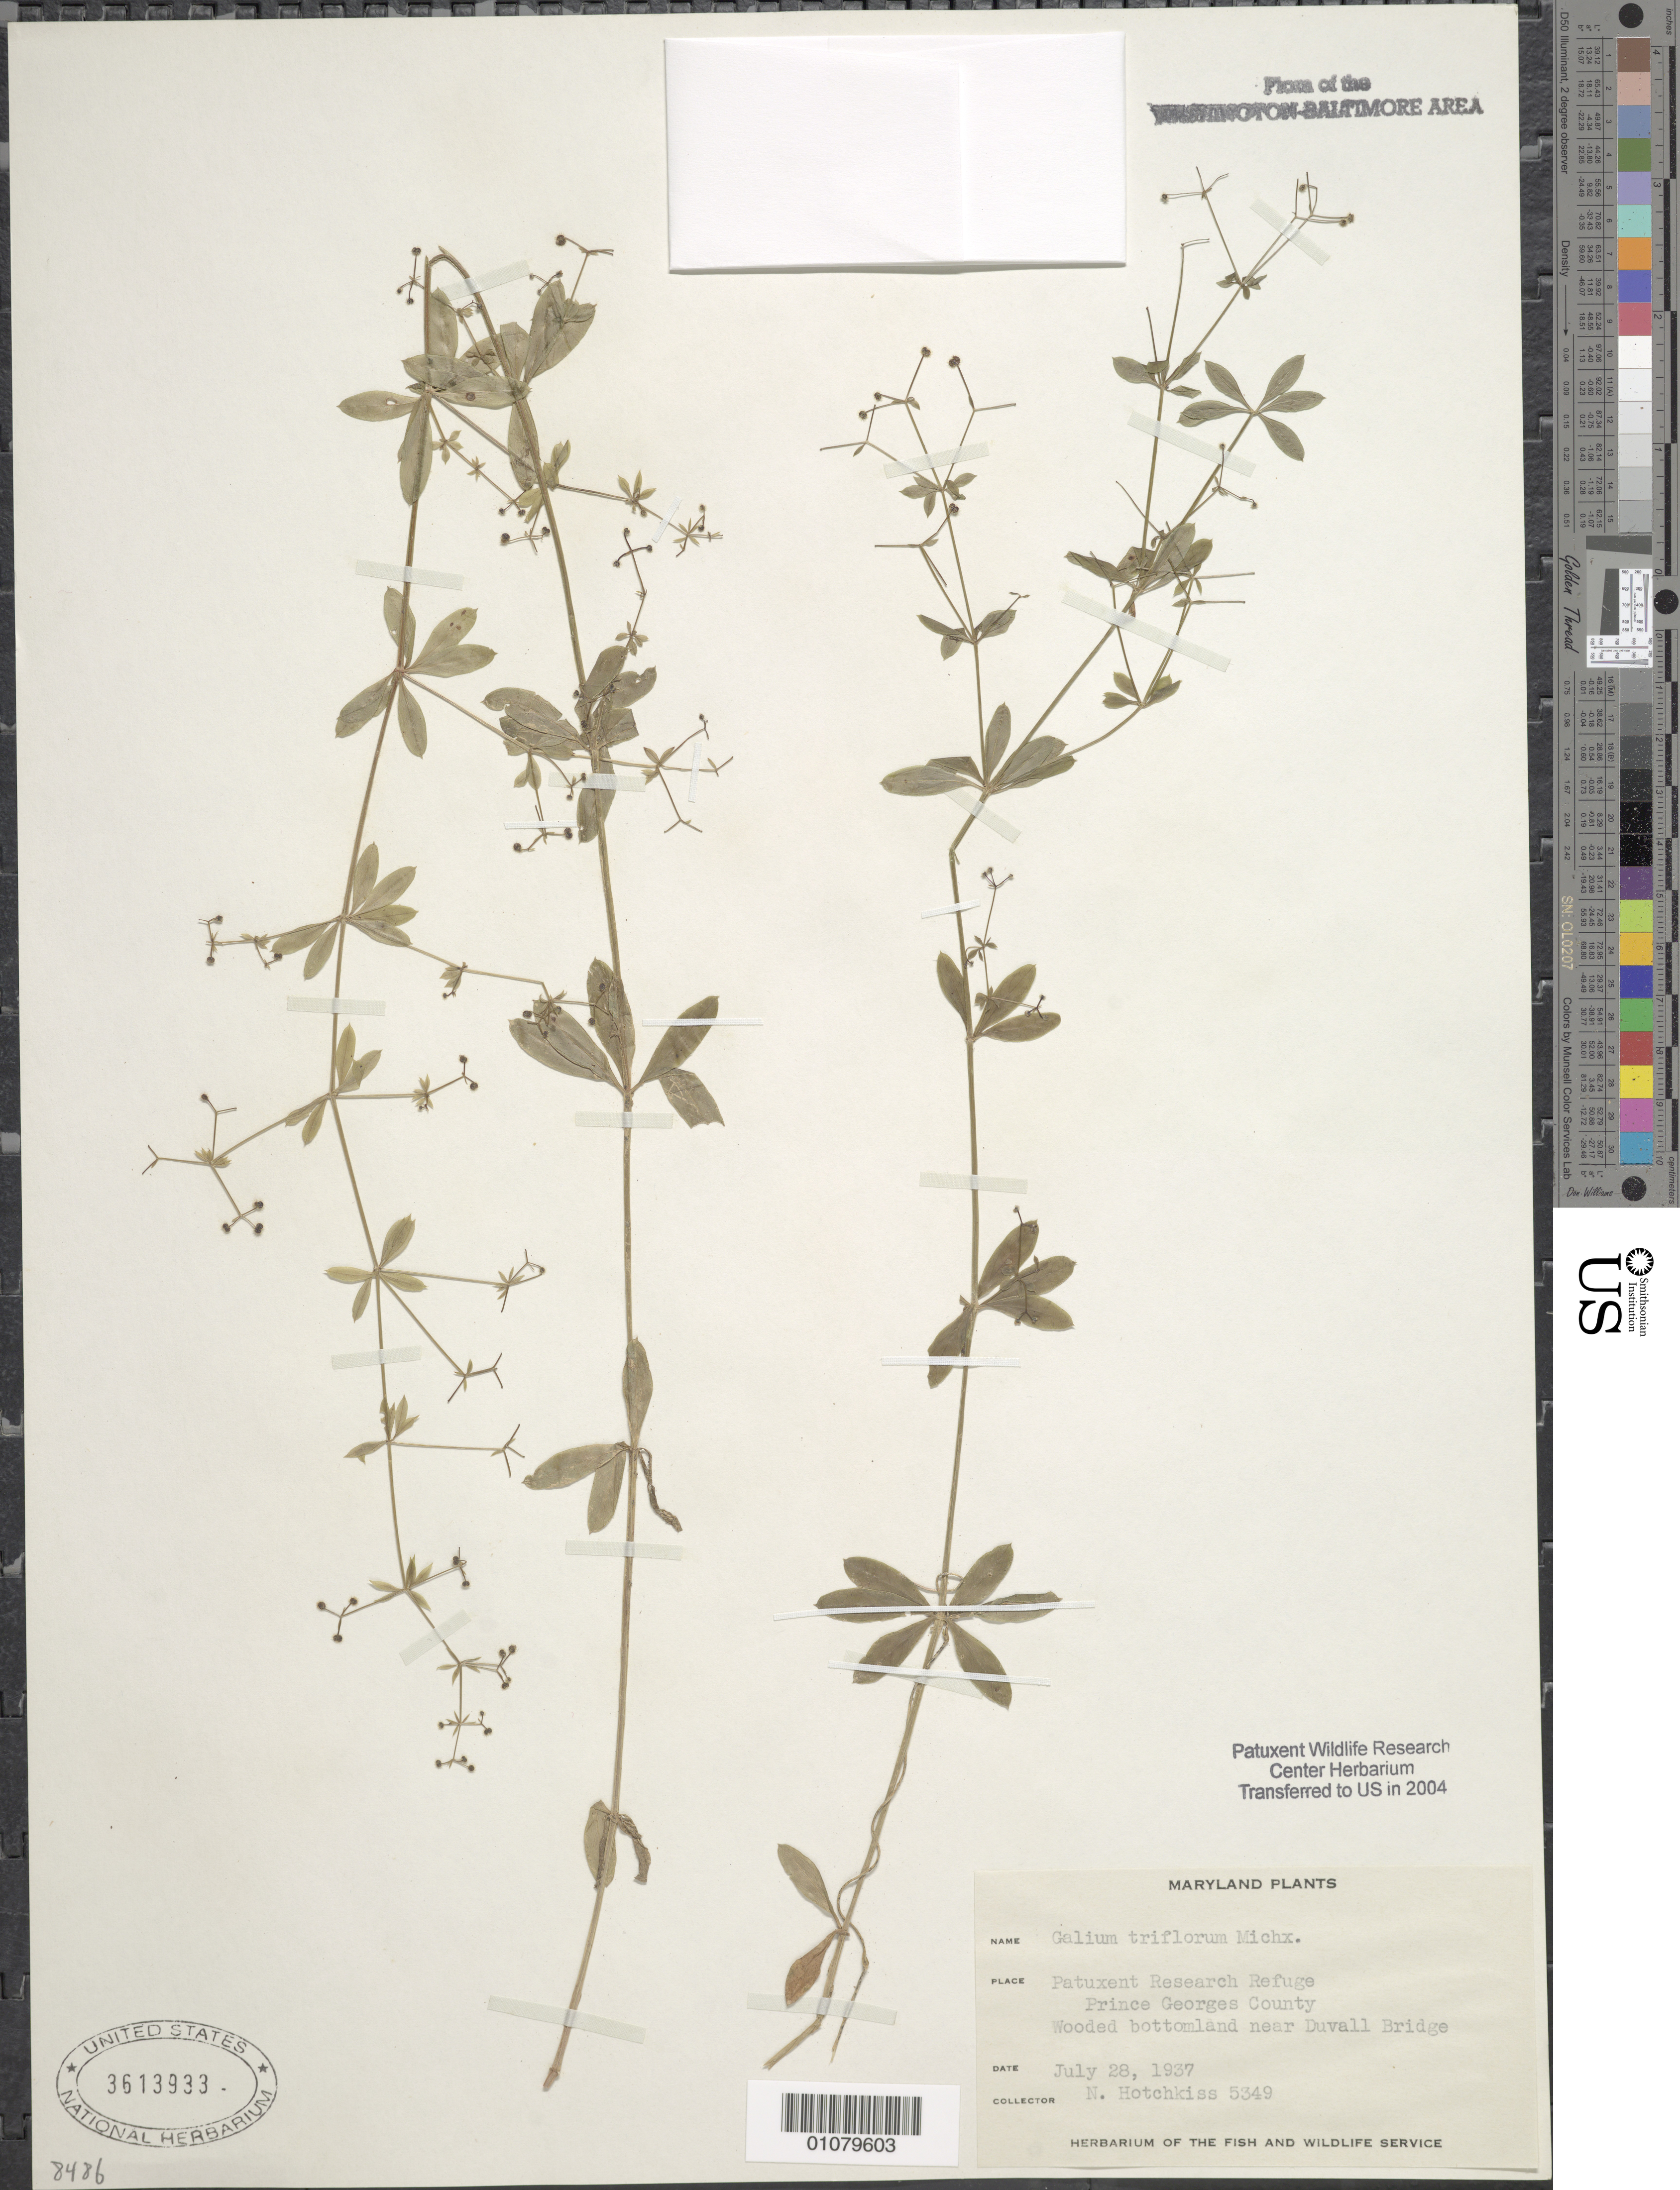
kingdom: Plantae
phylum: Tracheophyta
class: Magnoliopsida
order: Gentianales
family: Rubiaceae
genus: Galium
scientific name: Galium triflorum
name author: Michx.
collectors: N. Hotchkiss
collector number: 5349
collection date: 1937-07-28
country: United States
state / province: Maryland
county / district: Prince George's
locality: Patuxent Wildlife Refuge. Near Duvall Bridge.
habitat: Wooded bottomland.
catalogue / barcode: US 3613933